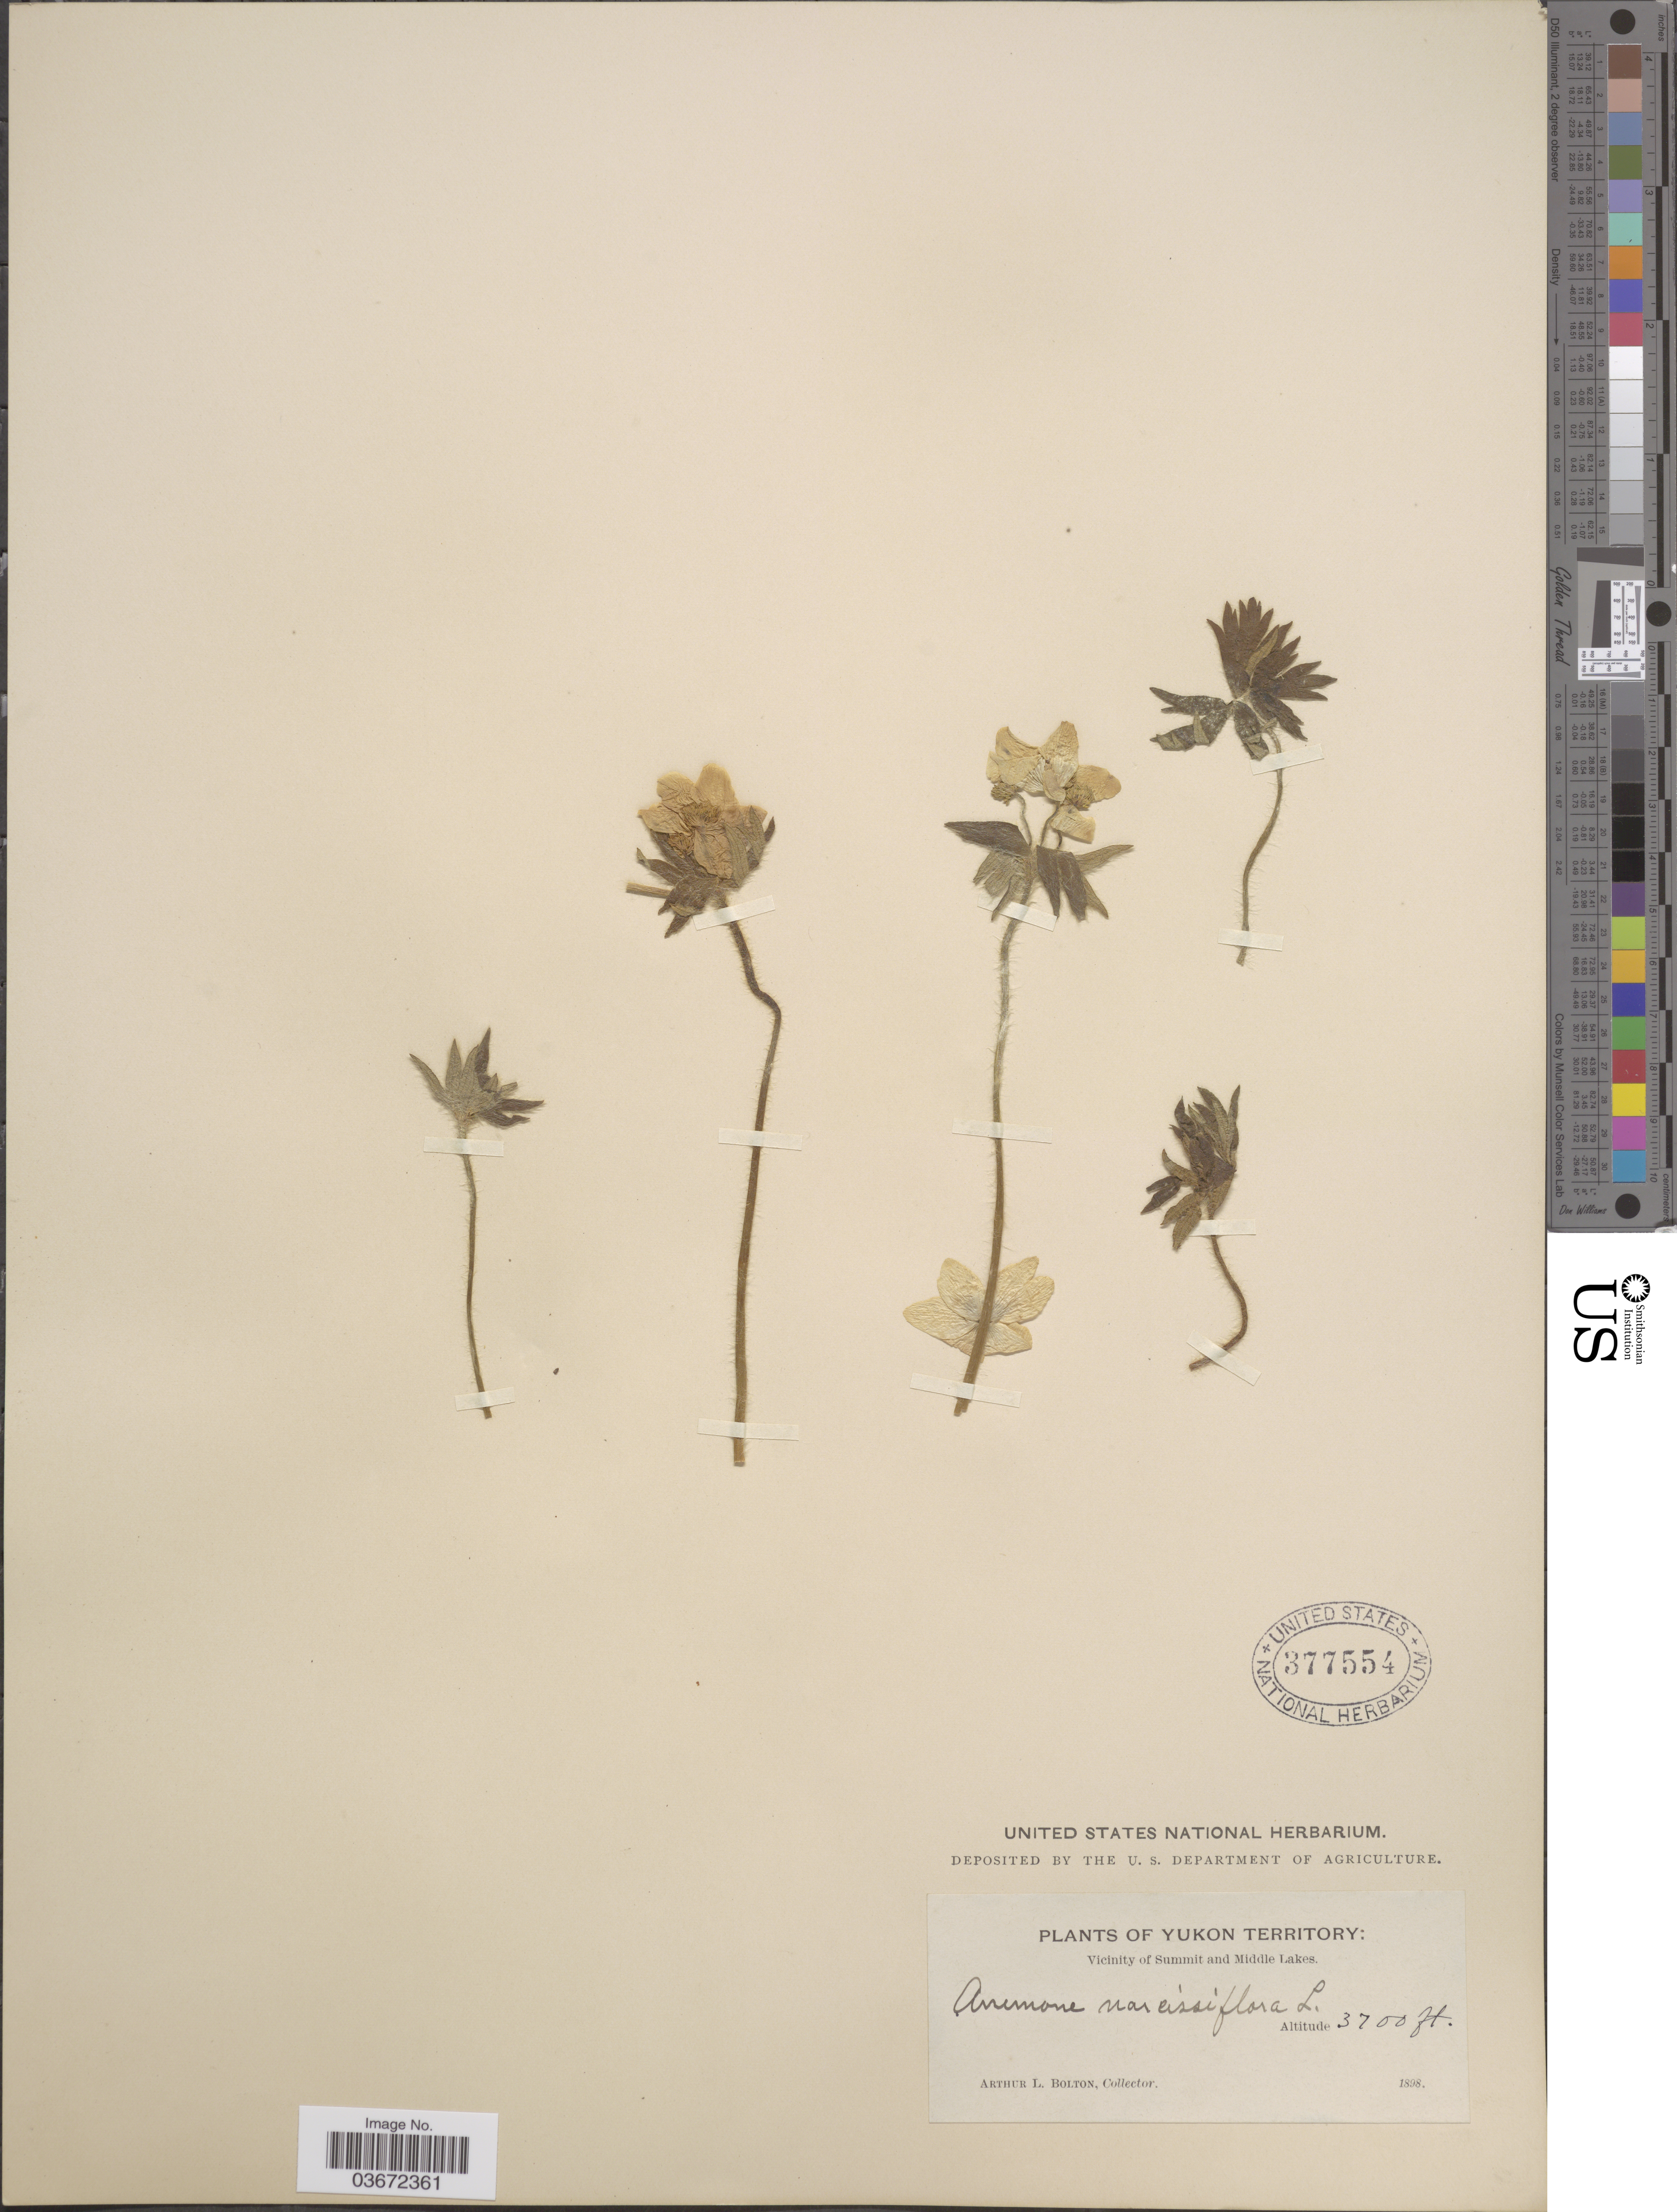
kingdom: Plantae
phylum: Tracheophyta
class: Magnoliopsida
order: Ranunculales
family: Ranunculaceae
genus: Anemone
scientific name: Anemone narcissiflora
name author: L.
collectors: A. Bolton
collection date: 1898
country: Canada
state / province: Yukon Territory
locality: Vicinity of Summit and Middle Lakes.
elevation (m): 1128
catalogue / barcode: US 377554